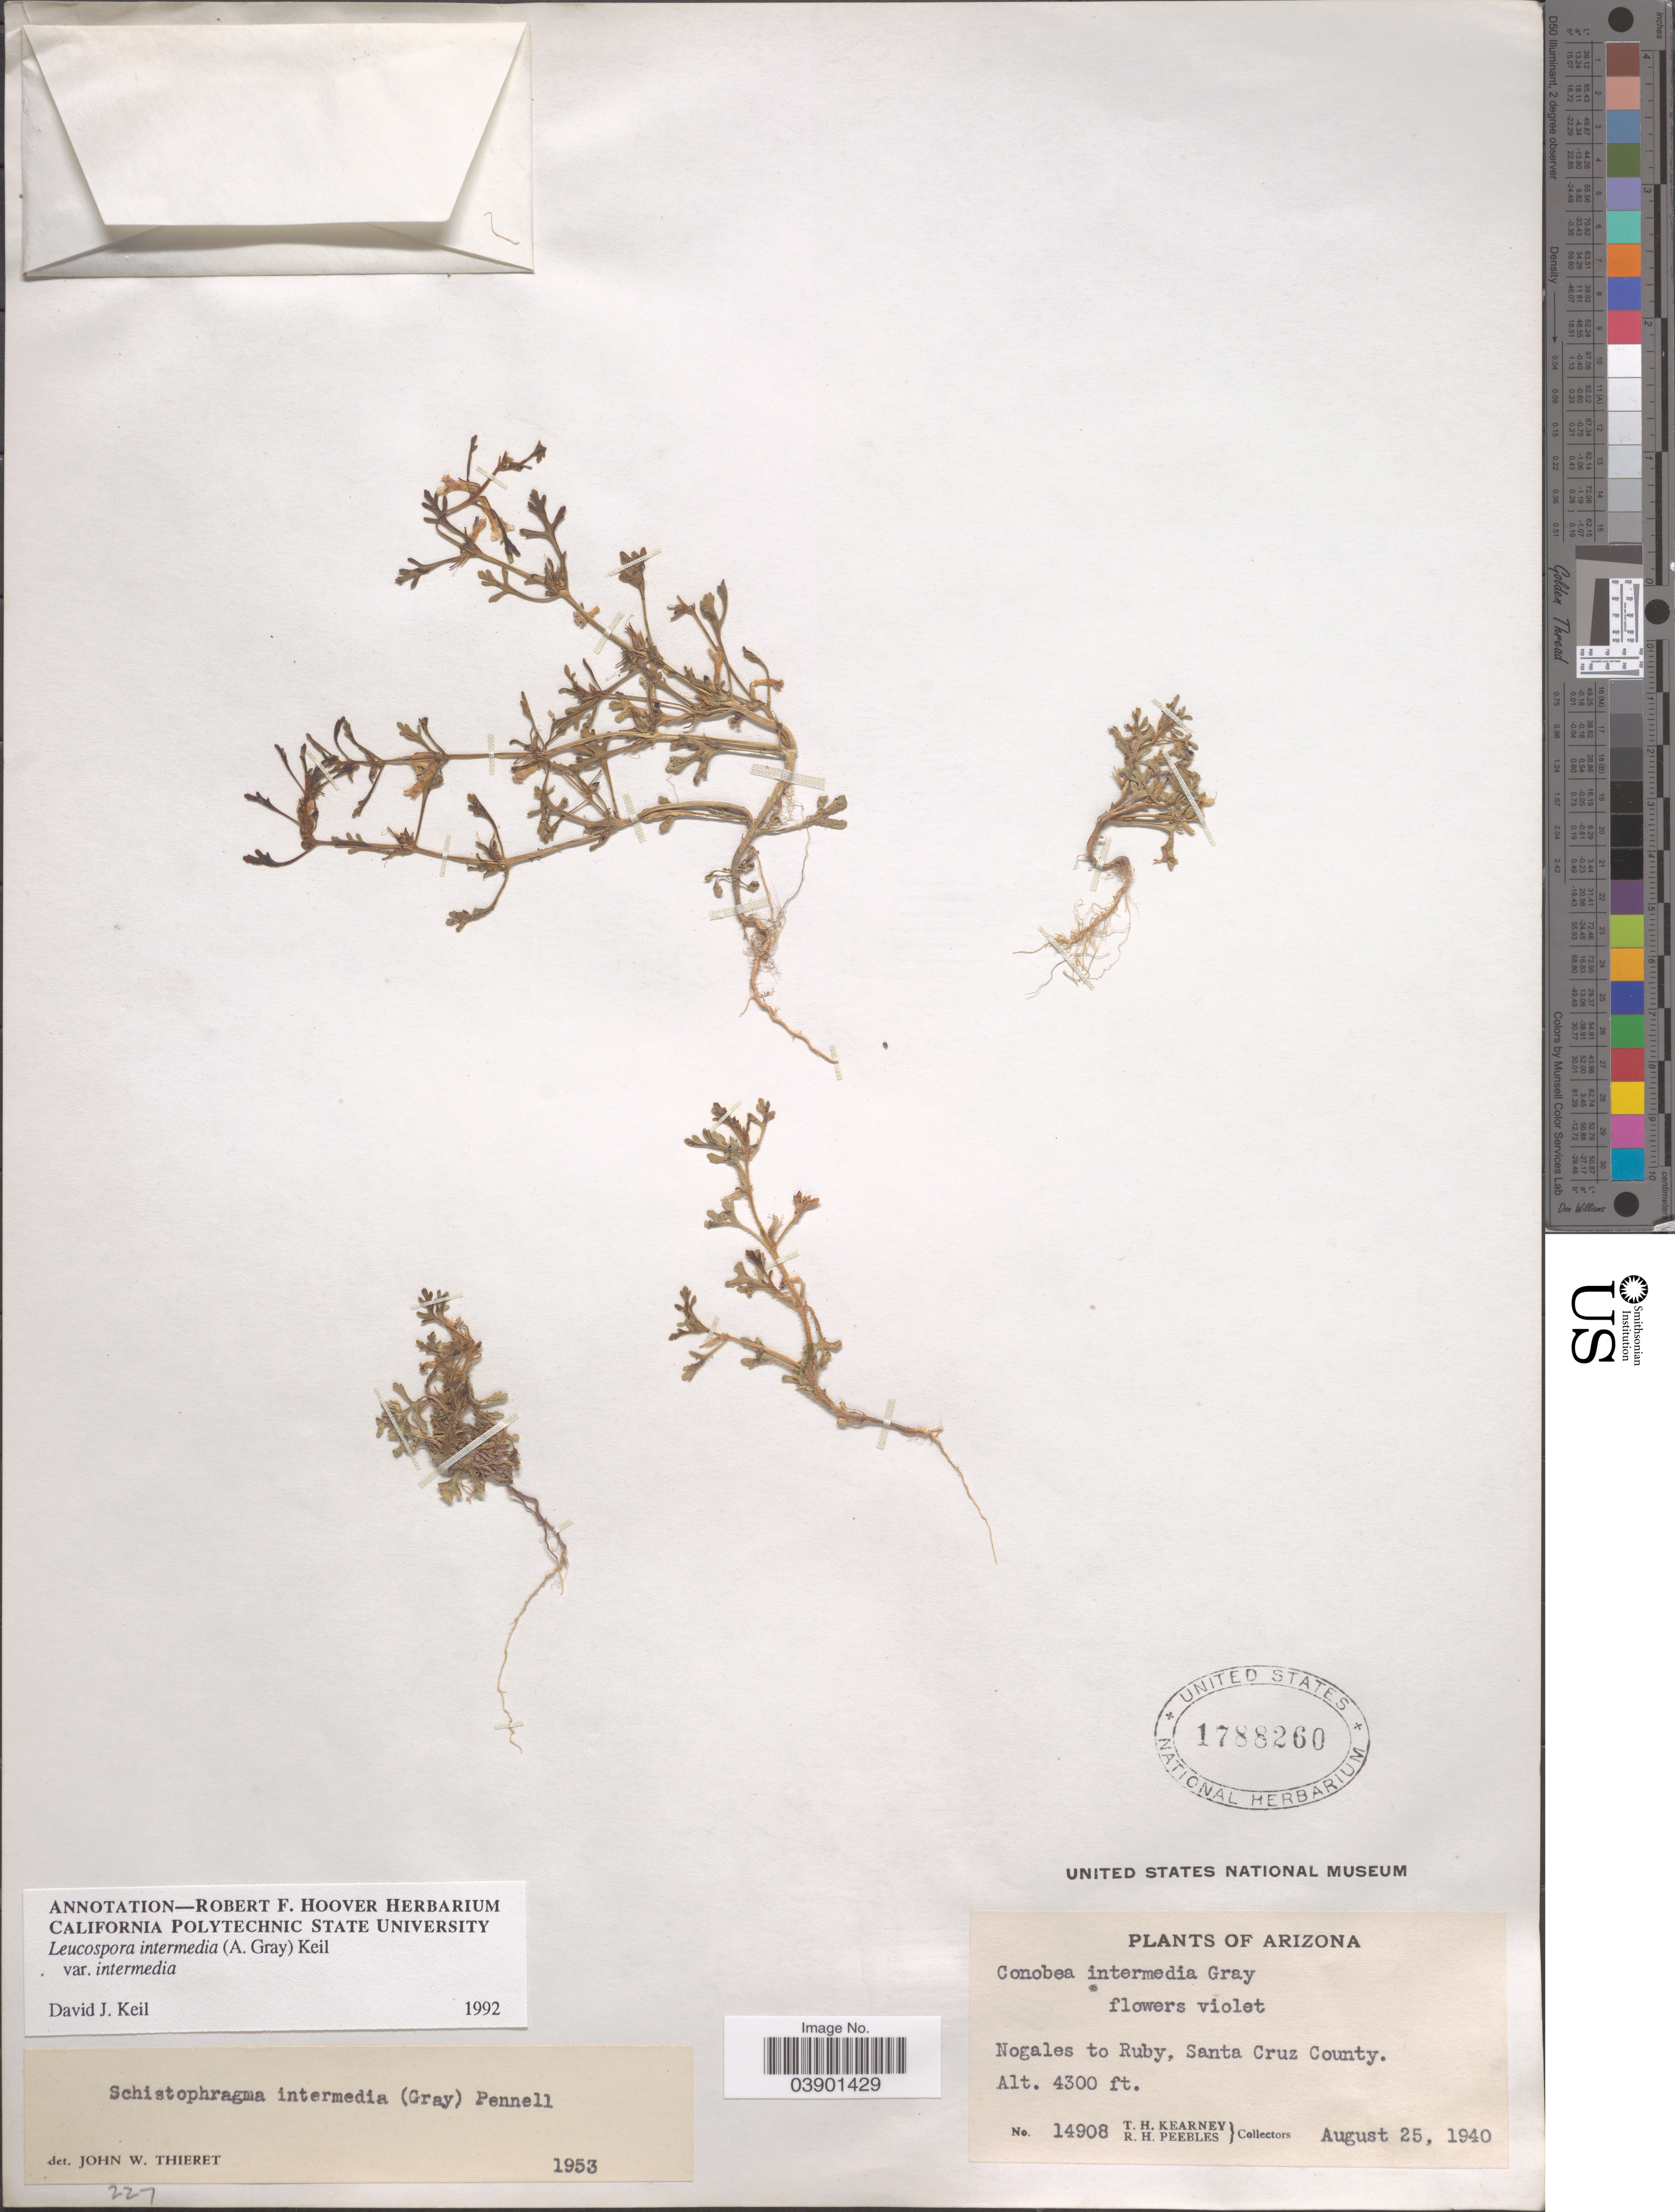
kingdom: Plantae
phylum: Tracheophyta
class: Magnoliopsida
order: Lamiales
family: Plantaginaceae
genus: Schistophragma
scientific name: Schistophragma intermedium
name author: (A. Gray) Pennell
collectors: T. H. Kearney & R. H. Peebles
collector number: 14908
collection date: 1940-08-25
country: United States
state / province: Arizona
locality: Nogales to Ruby, Santa Cruz County.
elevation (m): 1311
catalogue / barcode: US 1788260